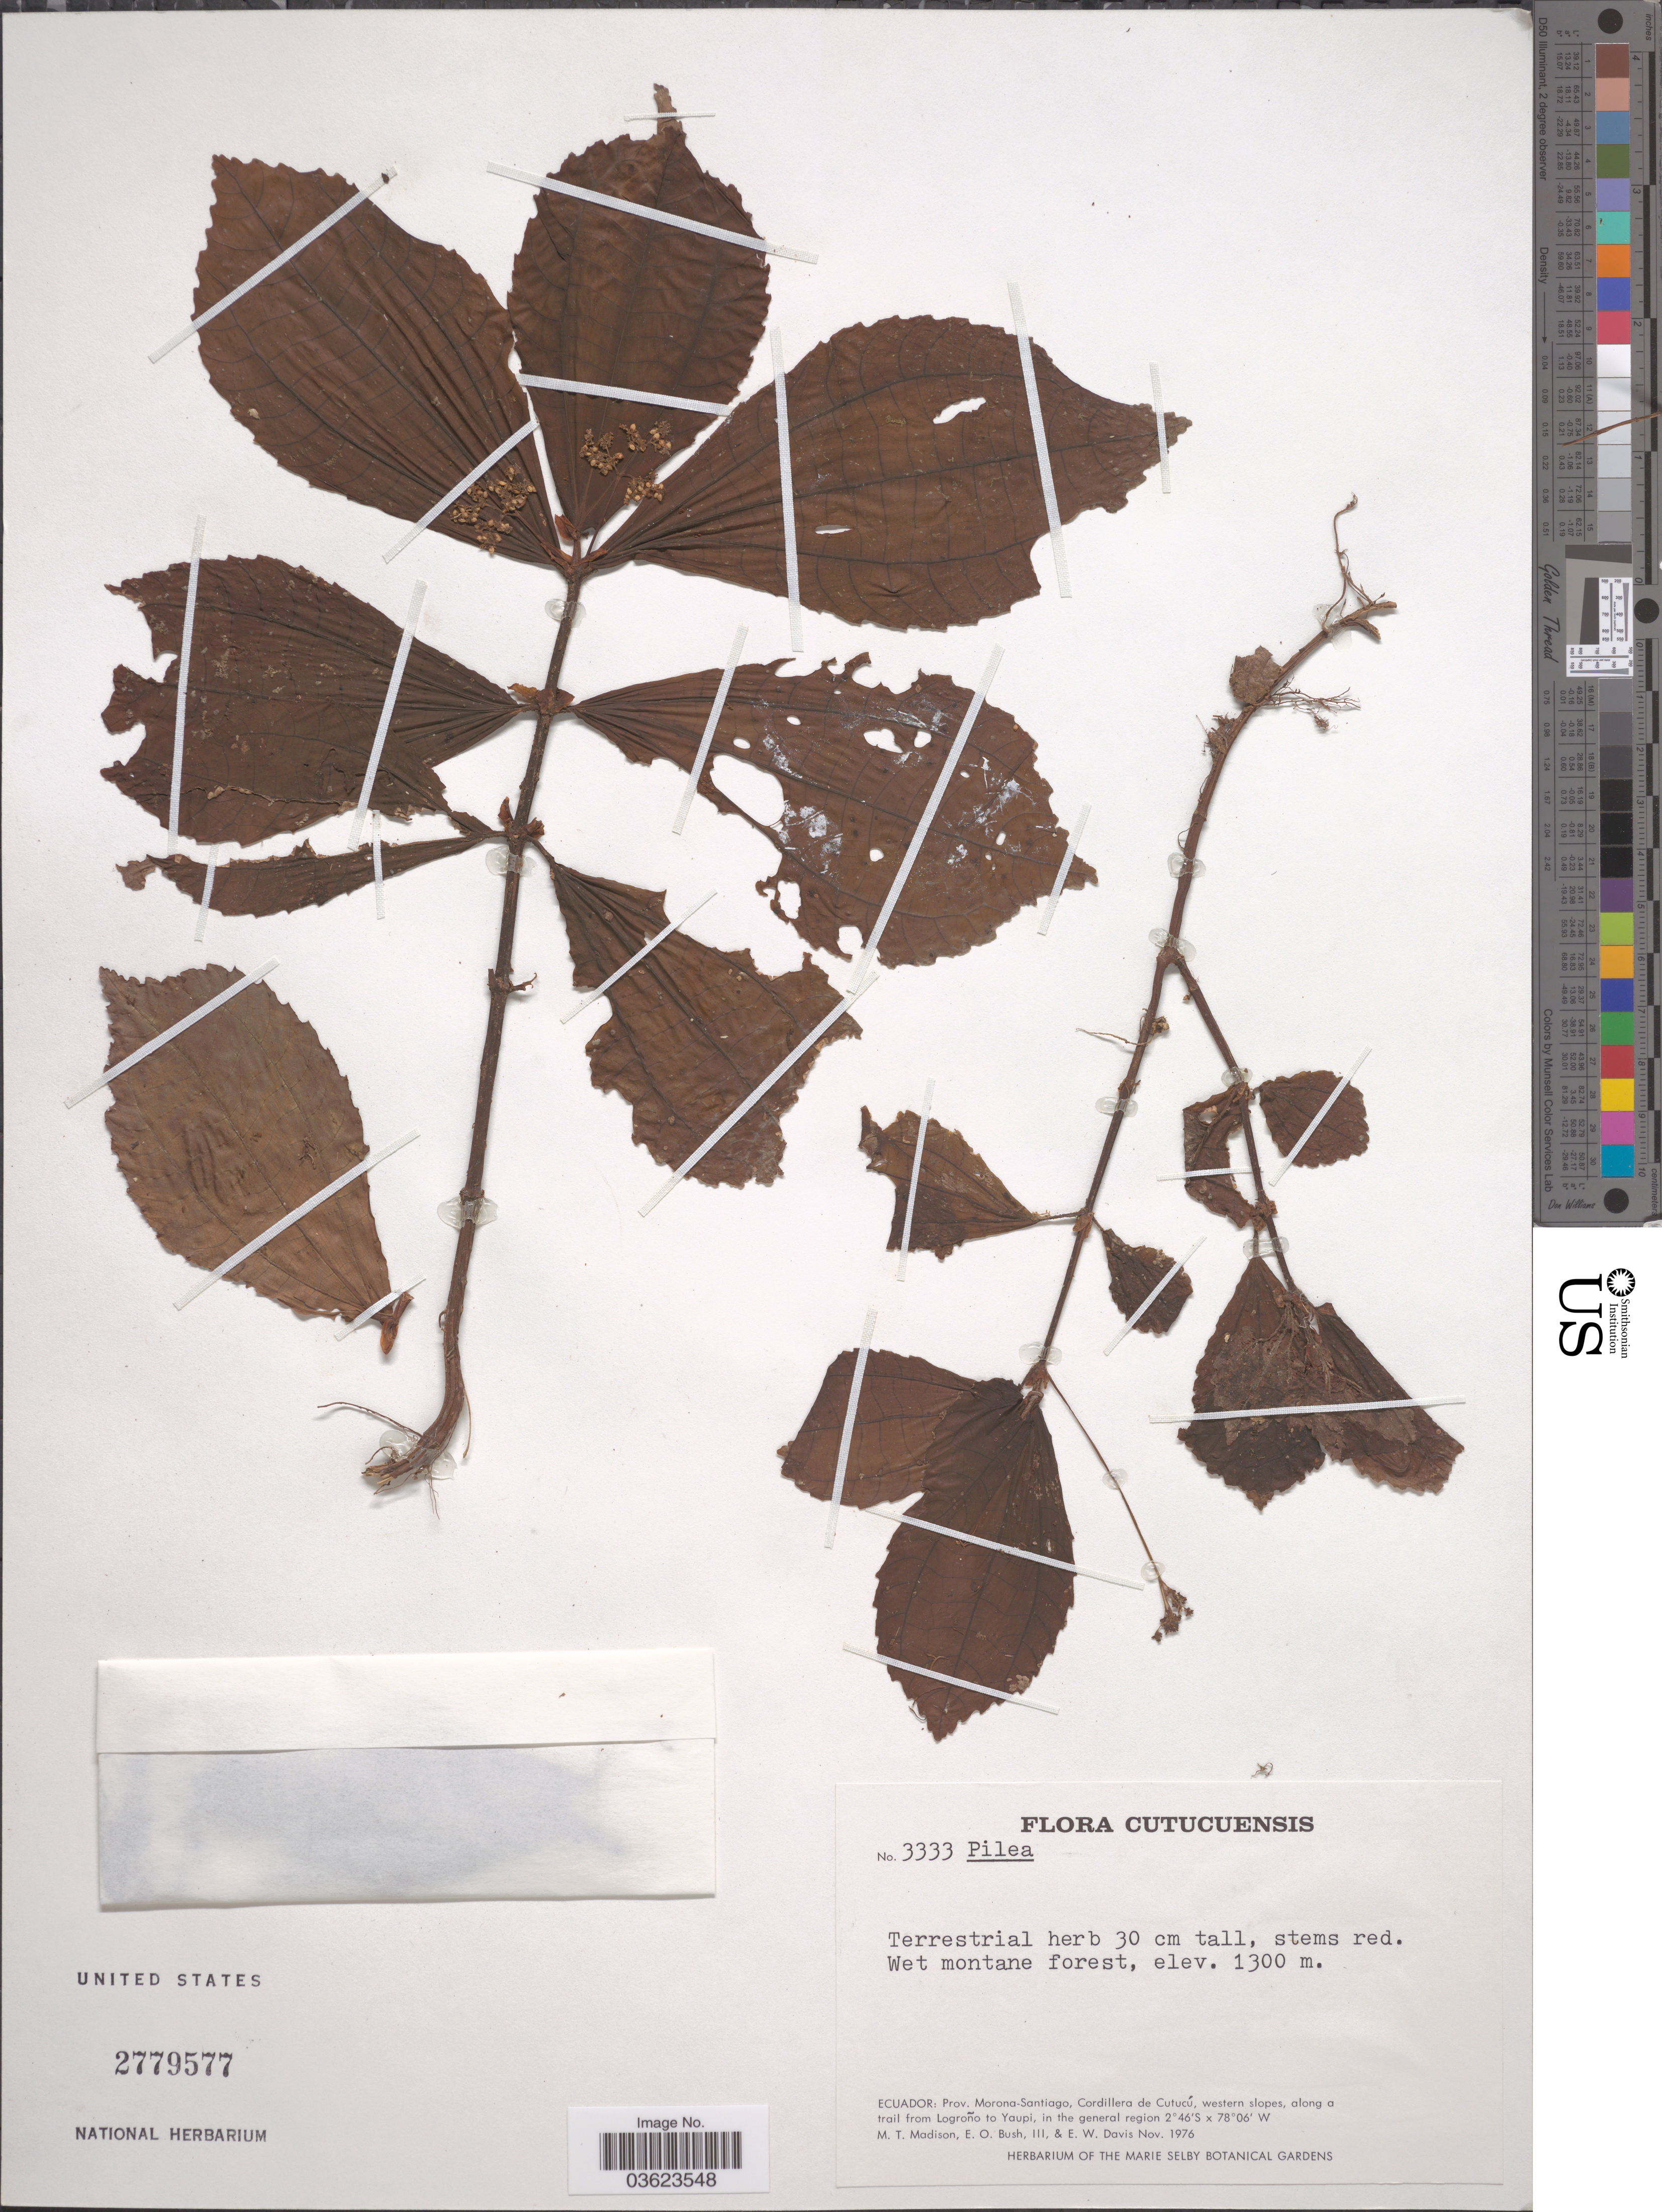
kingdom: Plantae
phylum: Tracheophyta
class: Magnoliopsida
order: Rosales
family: Urticaceae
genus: Pilea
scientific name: Pilea sp.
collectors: M. T. Madison, E. O. Bush & E. W. Davis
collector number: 3333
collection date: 1976-11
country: Ecuador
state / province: Morona-Santiago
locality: Cordillera de Cutucú, western slopes, along a trail from Lograño to Yaupi, in the general region.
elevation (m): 1300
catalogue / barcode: US 2779577